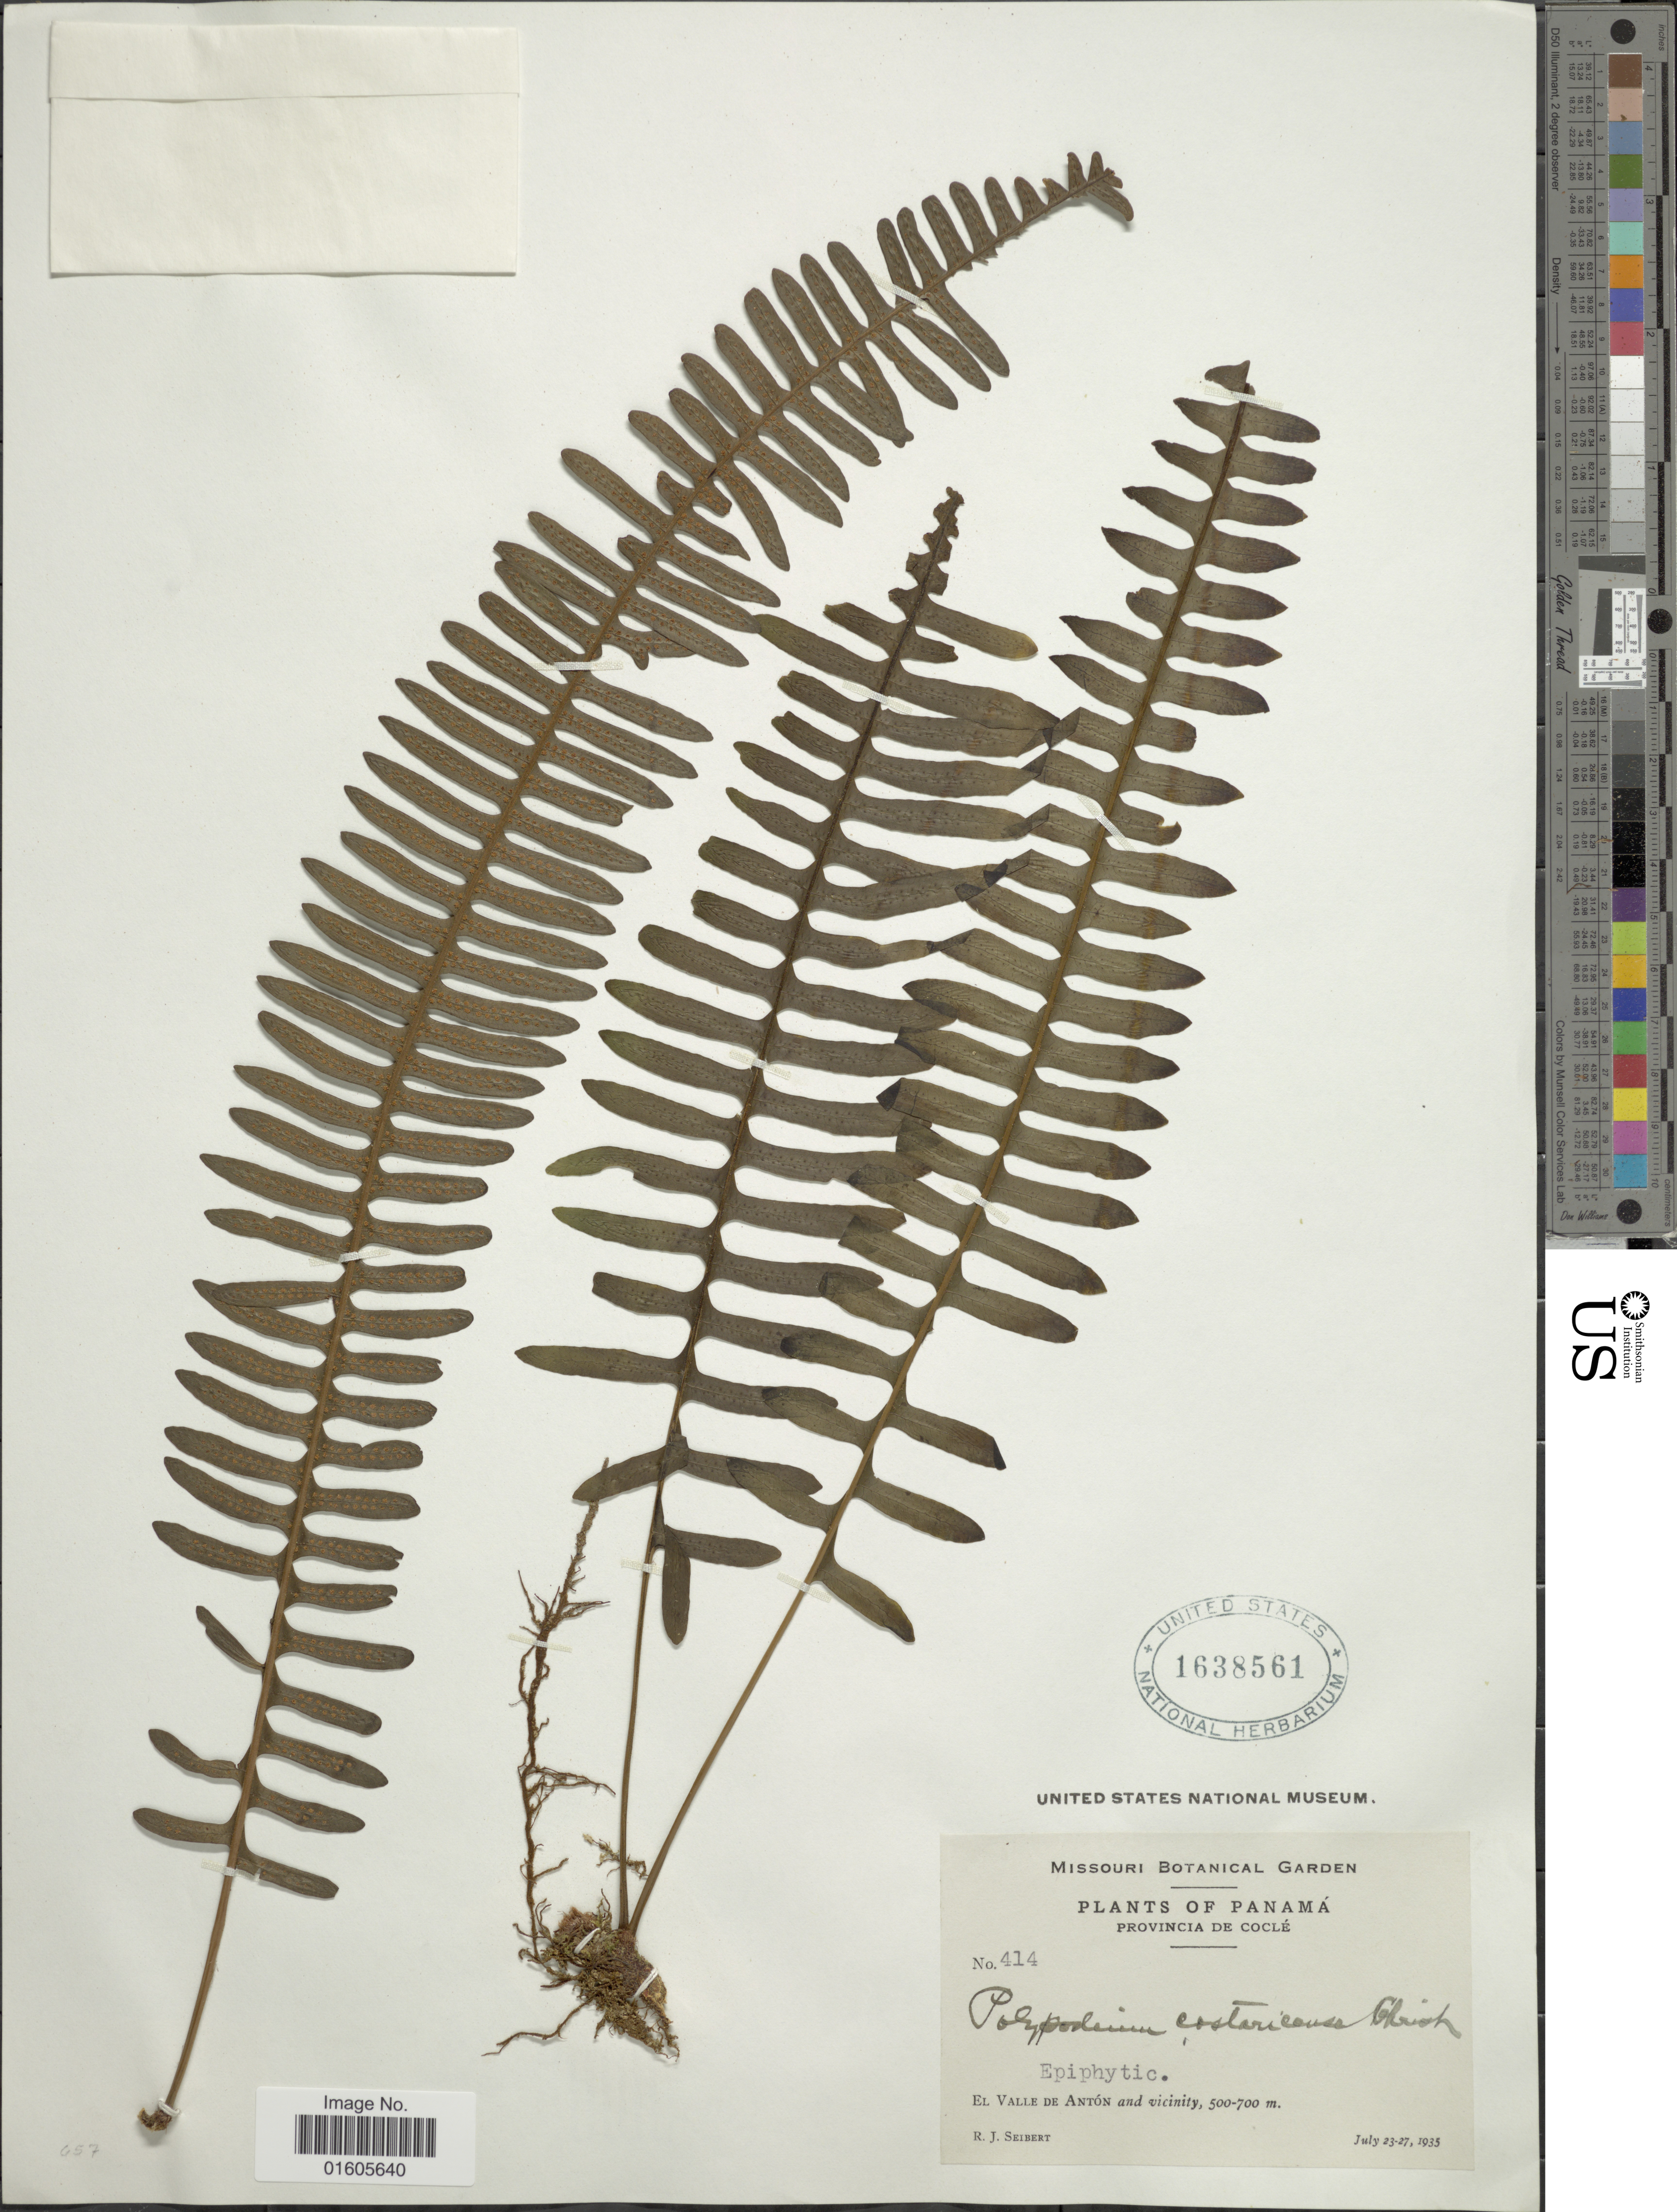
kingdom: Plantae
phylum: Tracheophyta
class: Polypodiopsida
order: Polypodiales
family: Polypodiaceae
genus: Serpocaulon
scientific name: Serpocaulon wagneri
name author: (Mett.) A.R. Sm.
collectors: R. J. Seibert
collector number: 414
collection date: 1935-07-23/1935-07-27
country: Panama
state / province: Coclé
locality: El Valle de Antón and vicinity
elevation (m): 500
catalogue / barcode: US 1638561